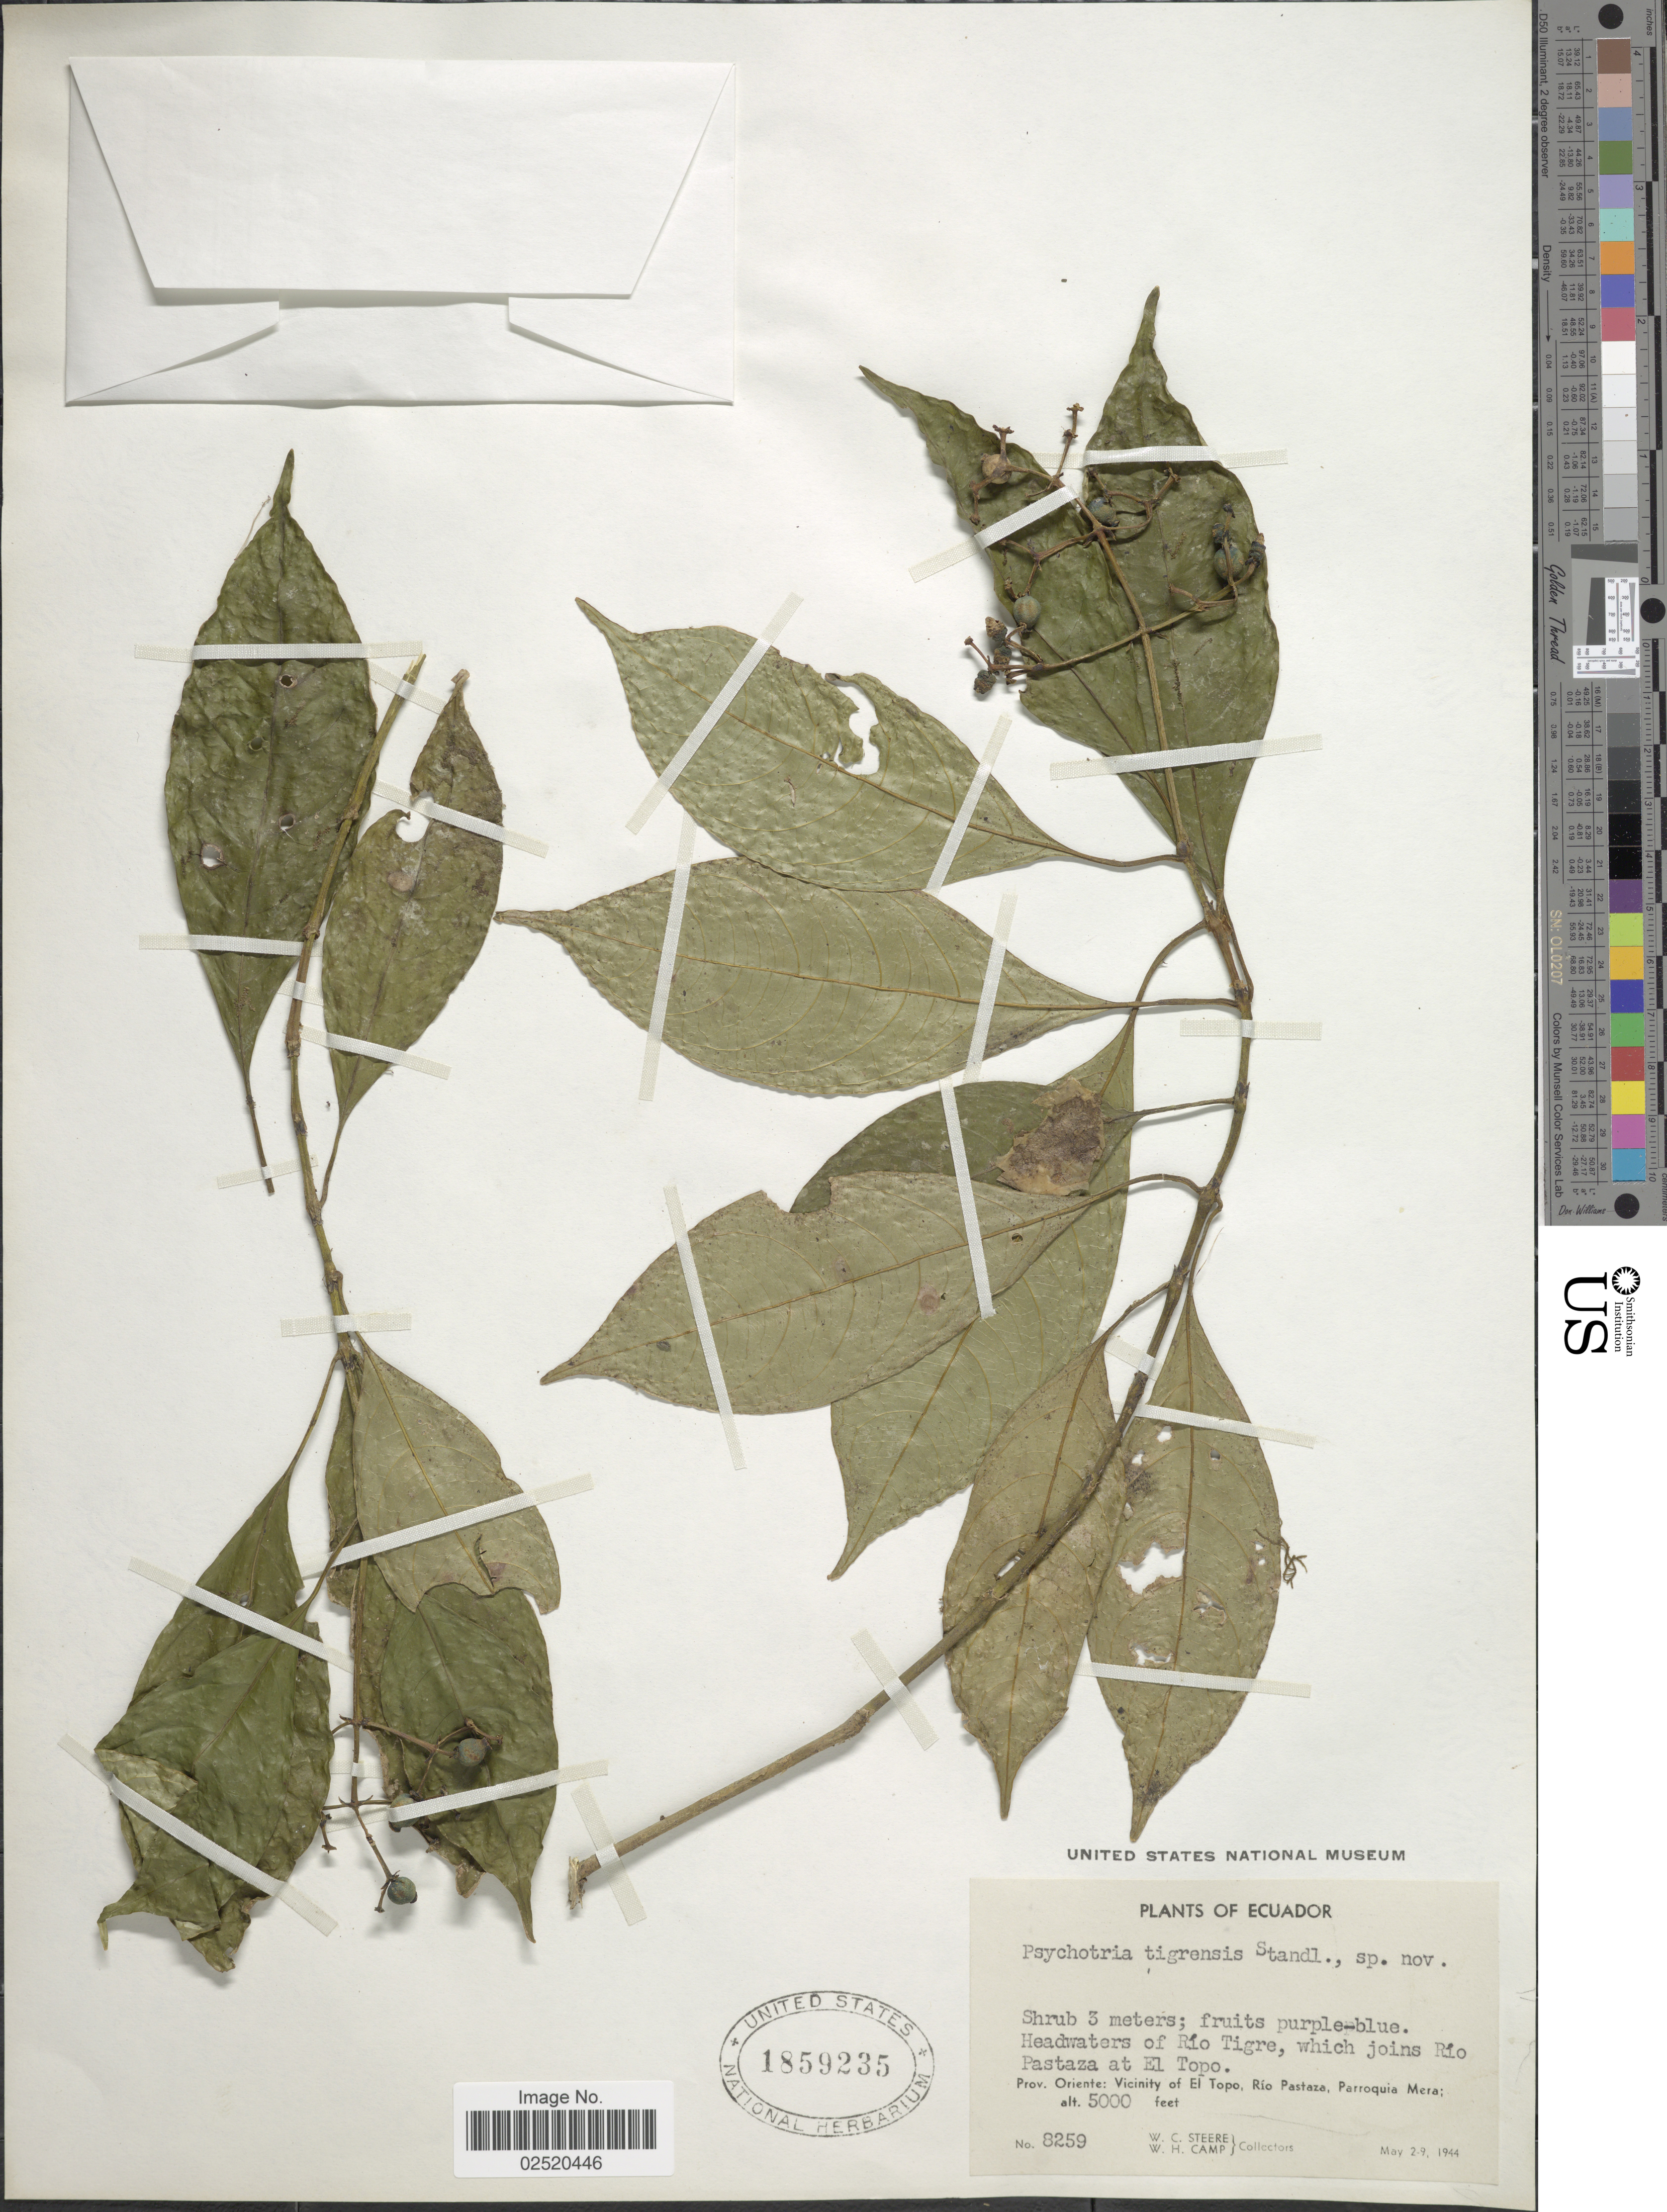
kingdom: Plantae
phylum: Tracheophyta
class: Magnoliopsida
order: Gentianales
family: Rubiaceae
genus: Psychotria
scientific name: Psychotria tigrensis Standl. sp. nov. ined.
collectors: W. C. Steere & W. H. Camp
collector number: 8259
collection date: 1944-05-02/1944-05-09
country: Ecuador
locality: Prov. Oriente: Vicinity of El Topo, Río Pastaza, Parroquia Mera. Headwaters of Río Tigre, which joins Río Pastaza at El Topo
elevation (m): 1524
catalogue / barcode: US 1859235